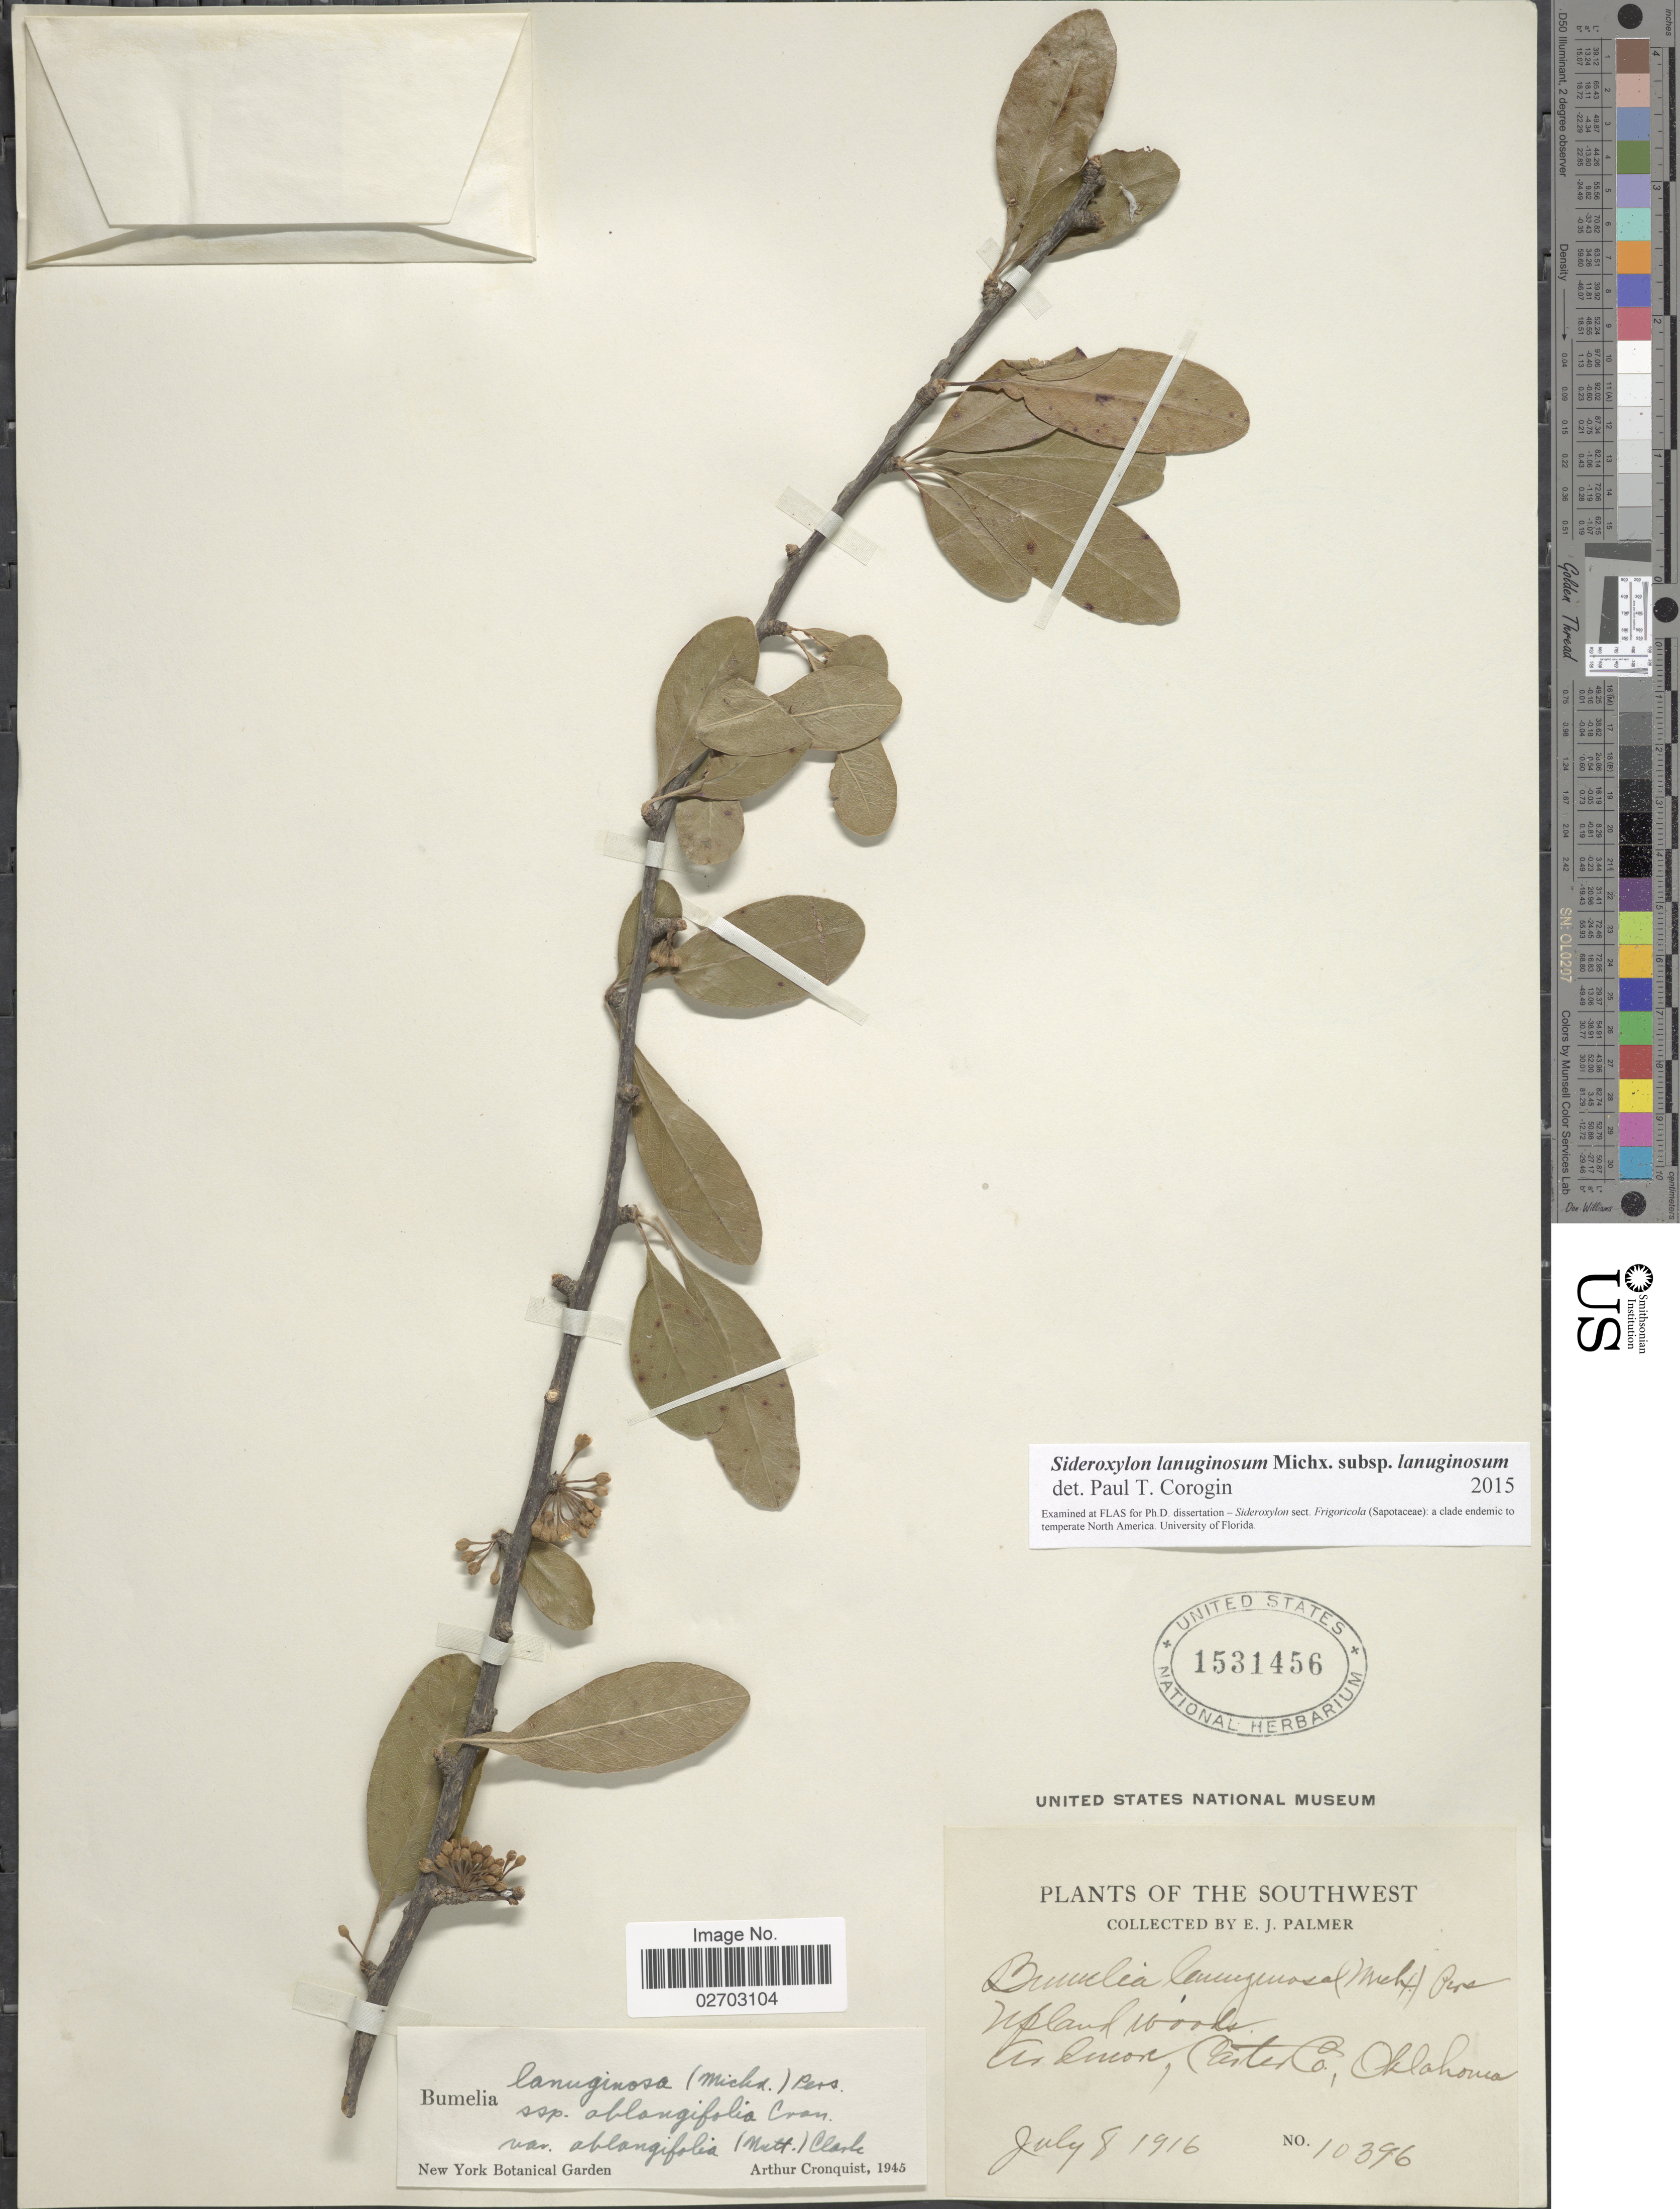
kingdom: Plantae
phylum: Tracheophyta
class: Magnoliopsida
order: Ericales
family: Sapotaceae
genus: Sideroxylon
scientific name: Sideroxylon lanuginosum subsp. lanuginosum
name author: Michx.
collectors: E. J. Palmer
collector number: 10396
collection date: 1916-07-08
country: United States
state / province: Oklahoma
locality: Southwest, Ardmore, Carter Co.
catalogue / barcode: US 1531456